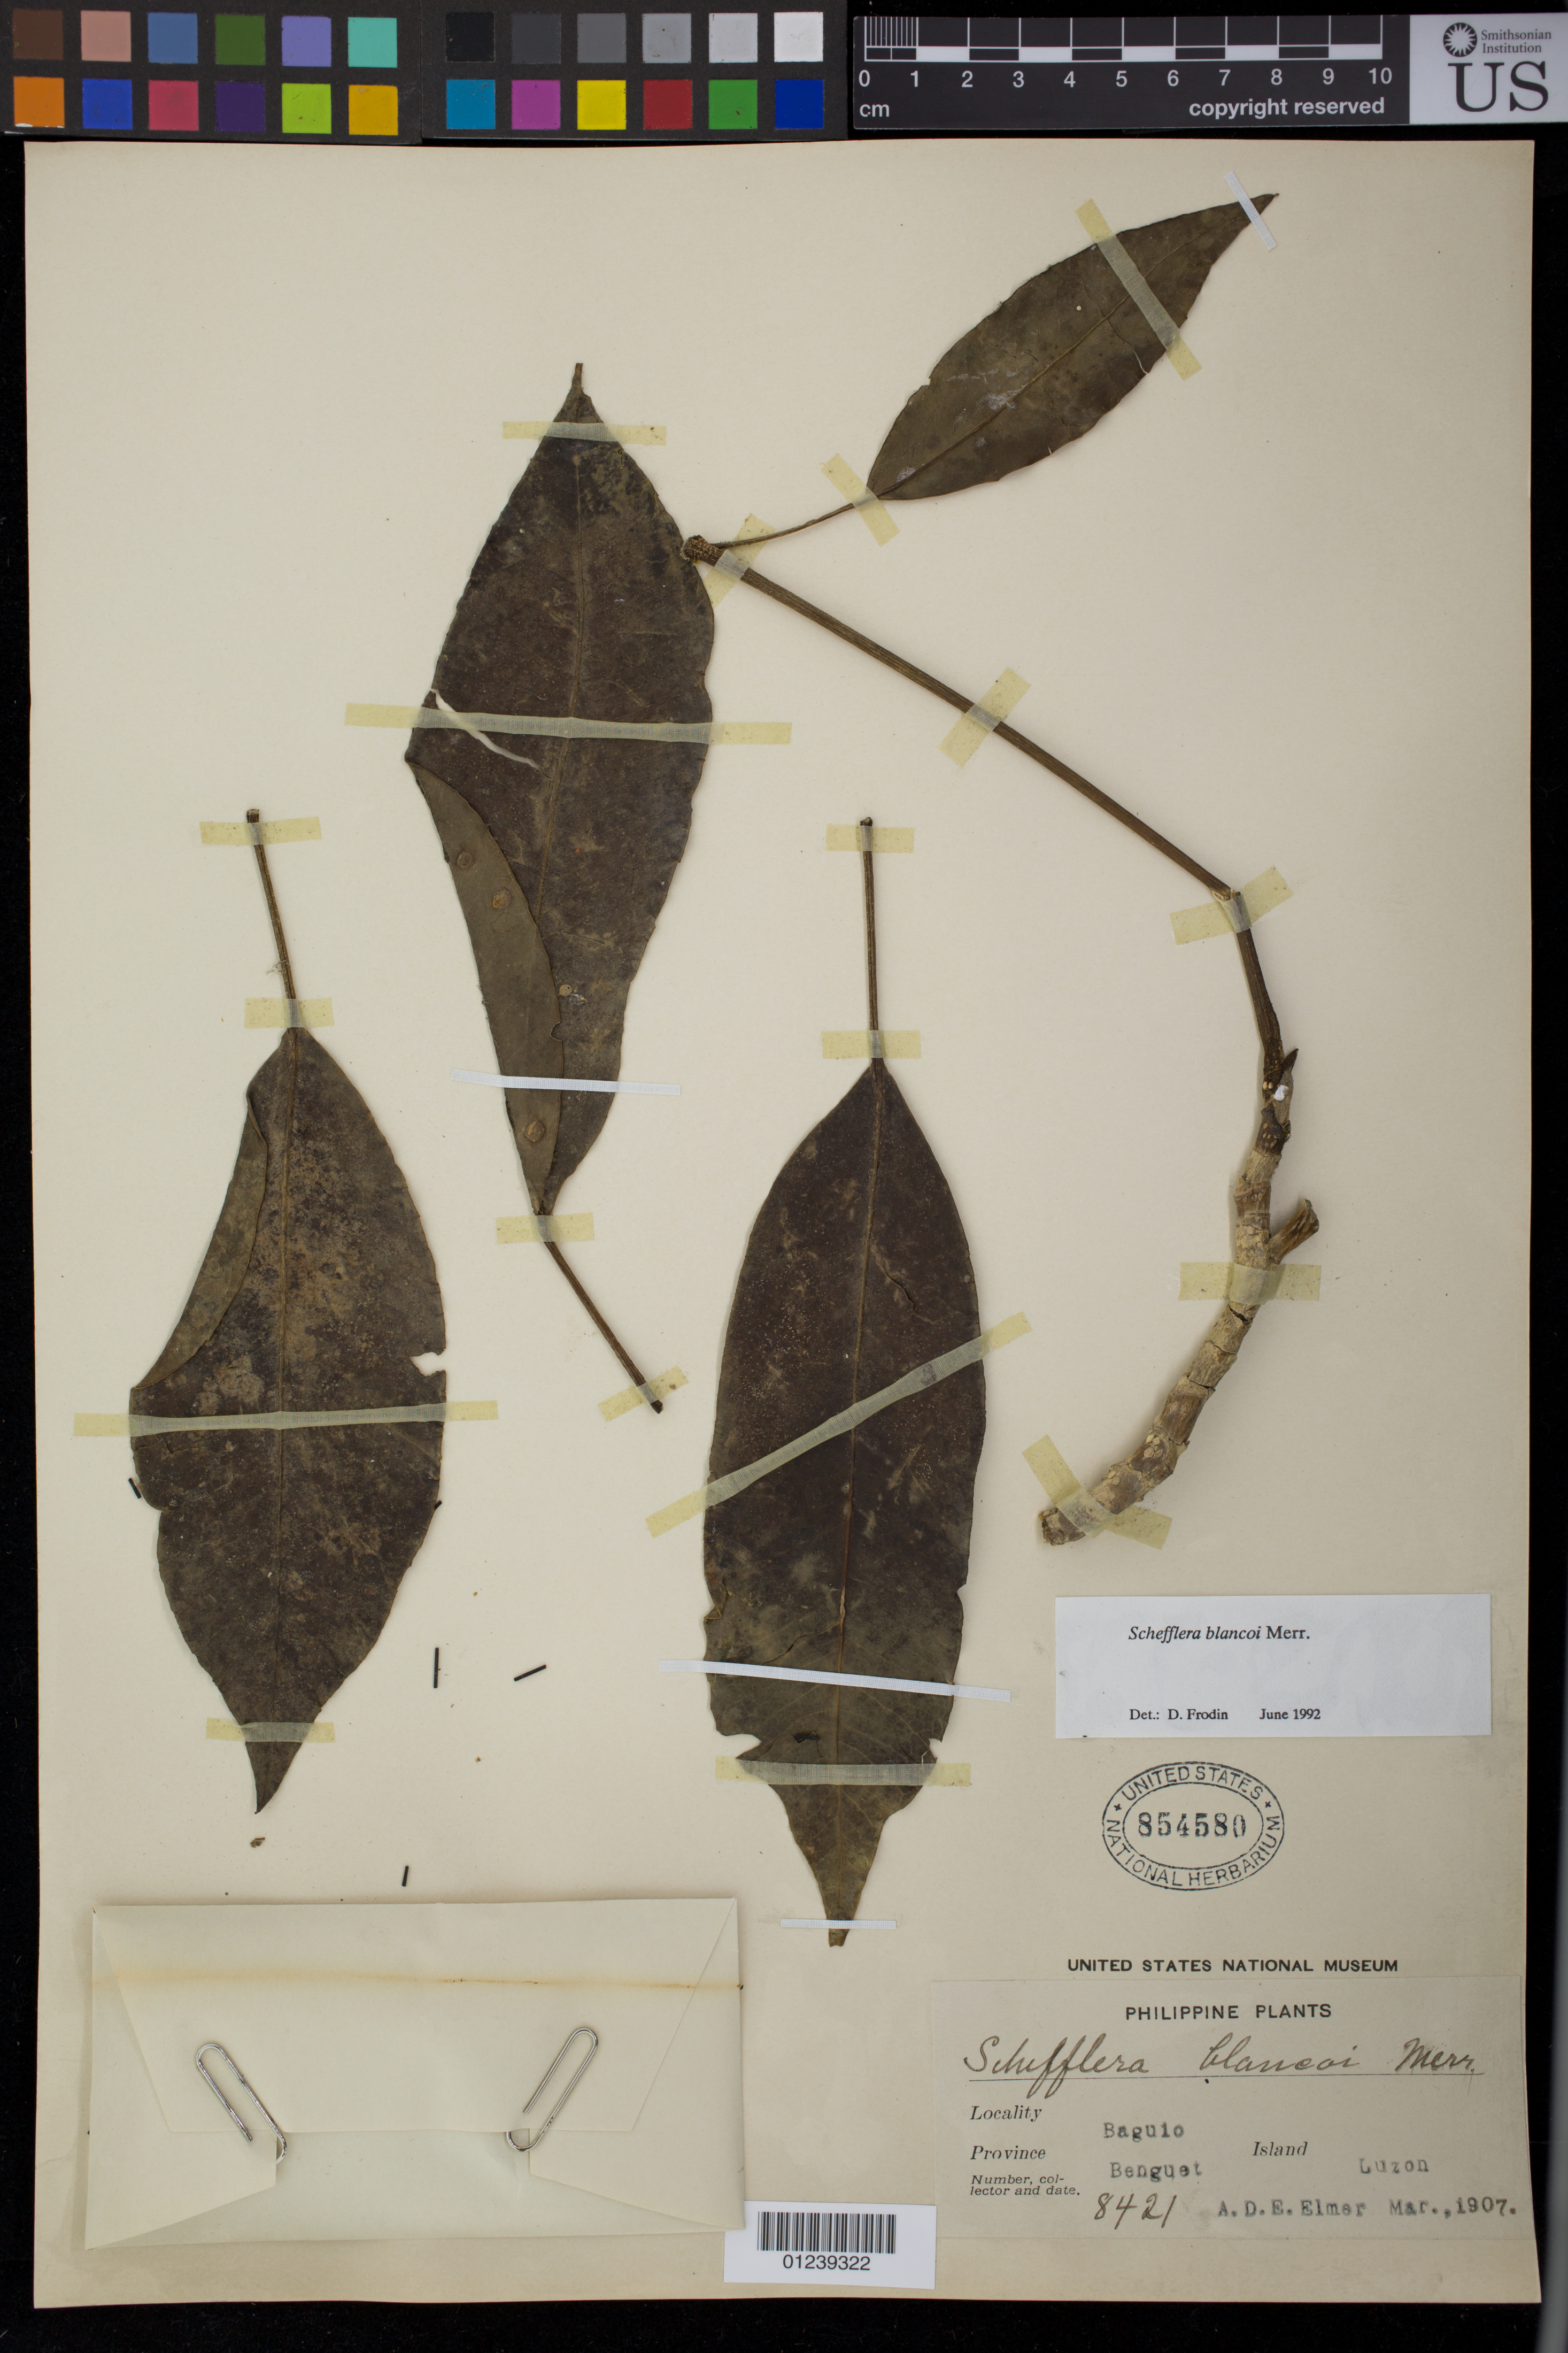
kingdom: Plantae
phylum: Tracheophyta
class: Magnoliopsida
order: Apiales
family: Araliaceae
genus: Schefflera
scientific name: Schefflera blancoi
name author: Merr.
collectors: A. D. E. Elmer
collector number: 8421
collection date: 1907-03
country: Philippines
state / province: Cordillera (Administrative Region)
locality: Baguio, Benguet, Luzon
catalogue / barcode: US 854580